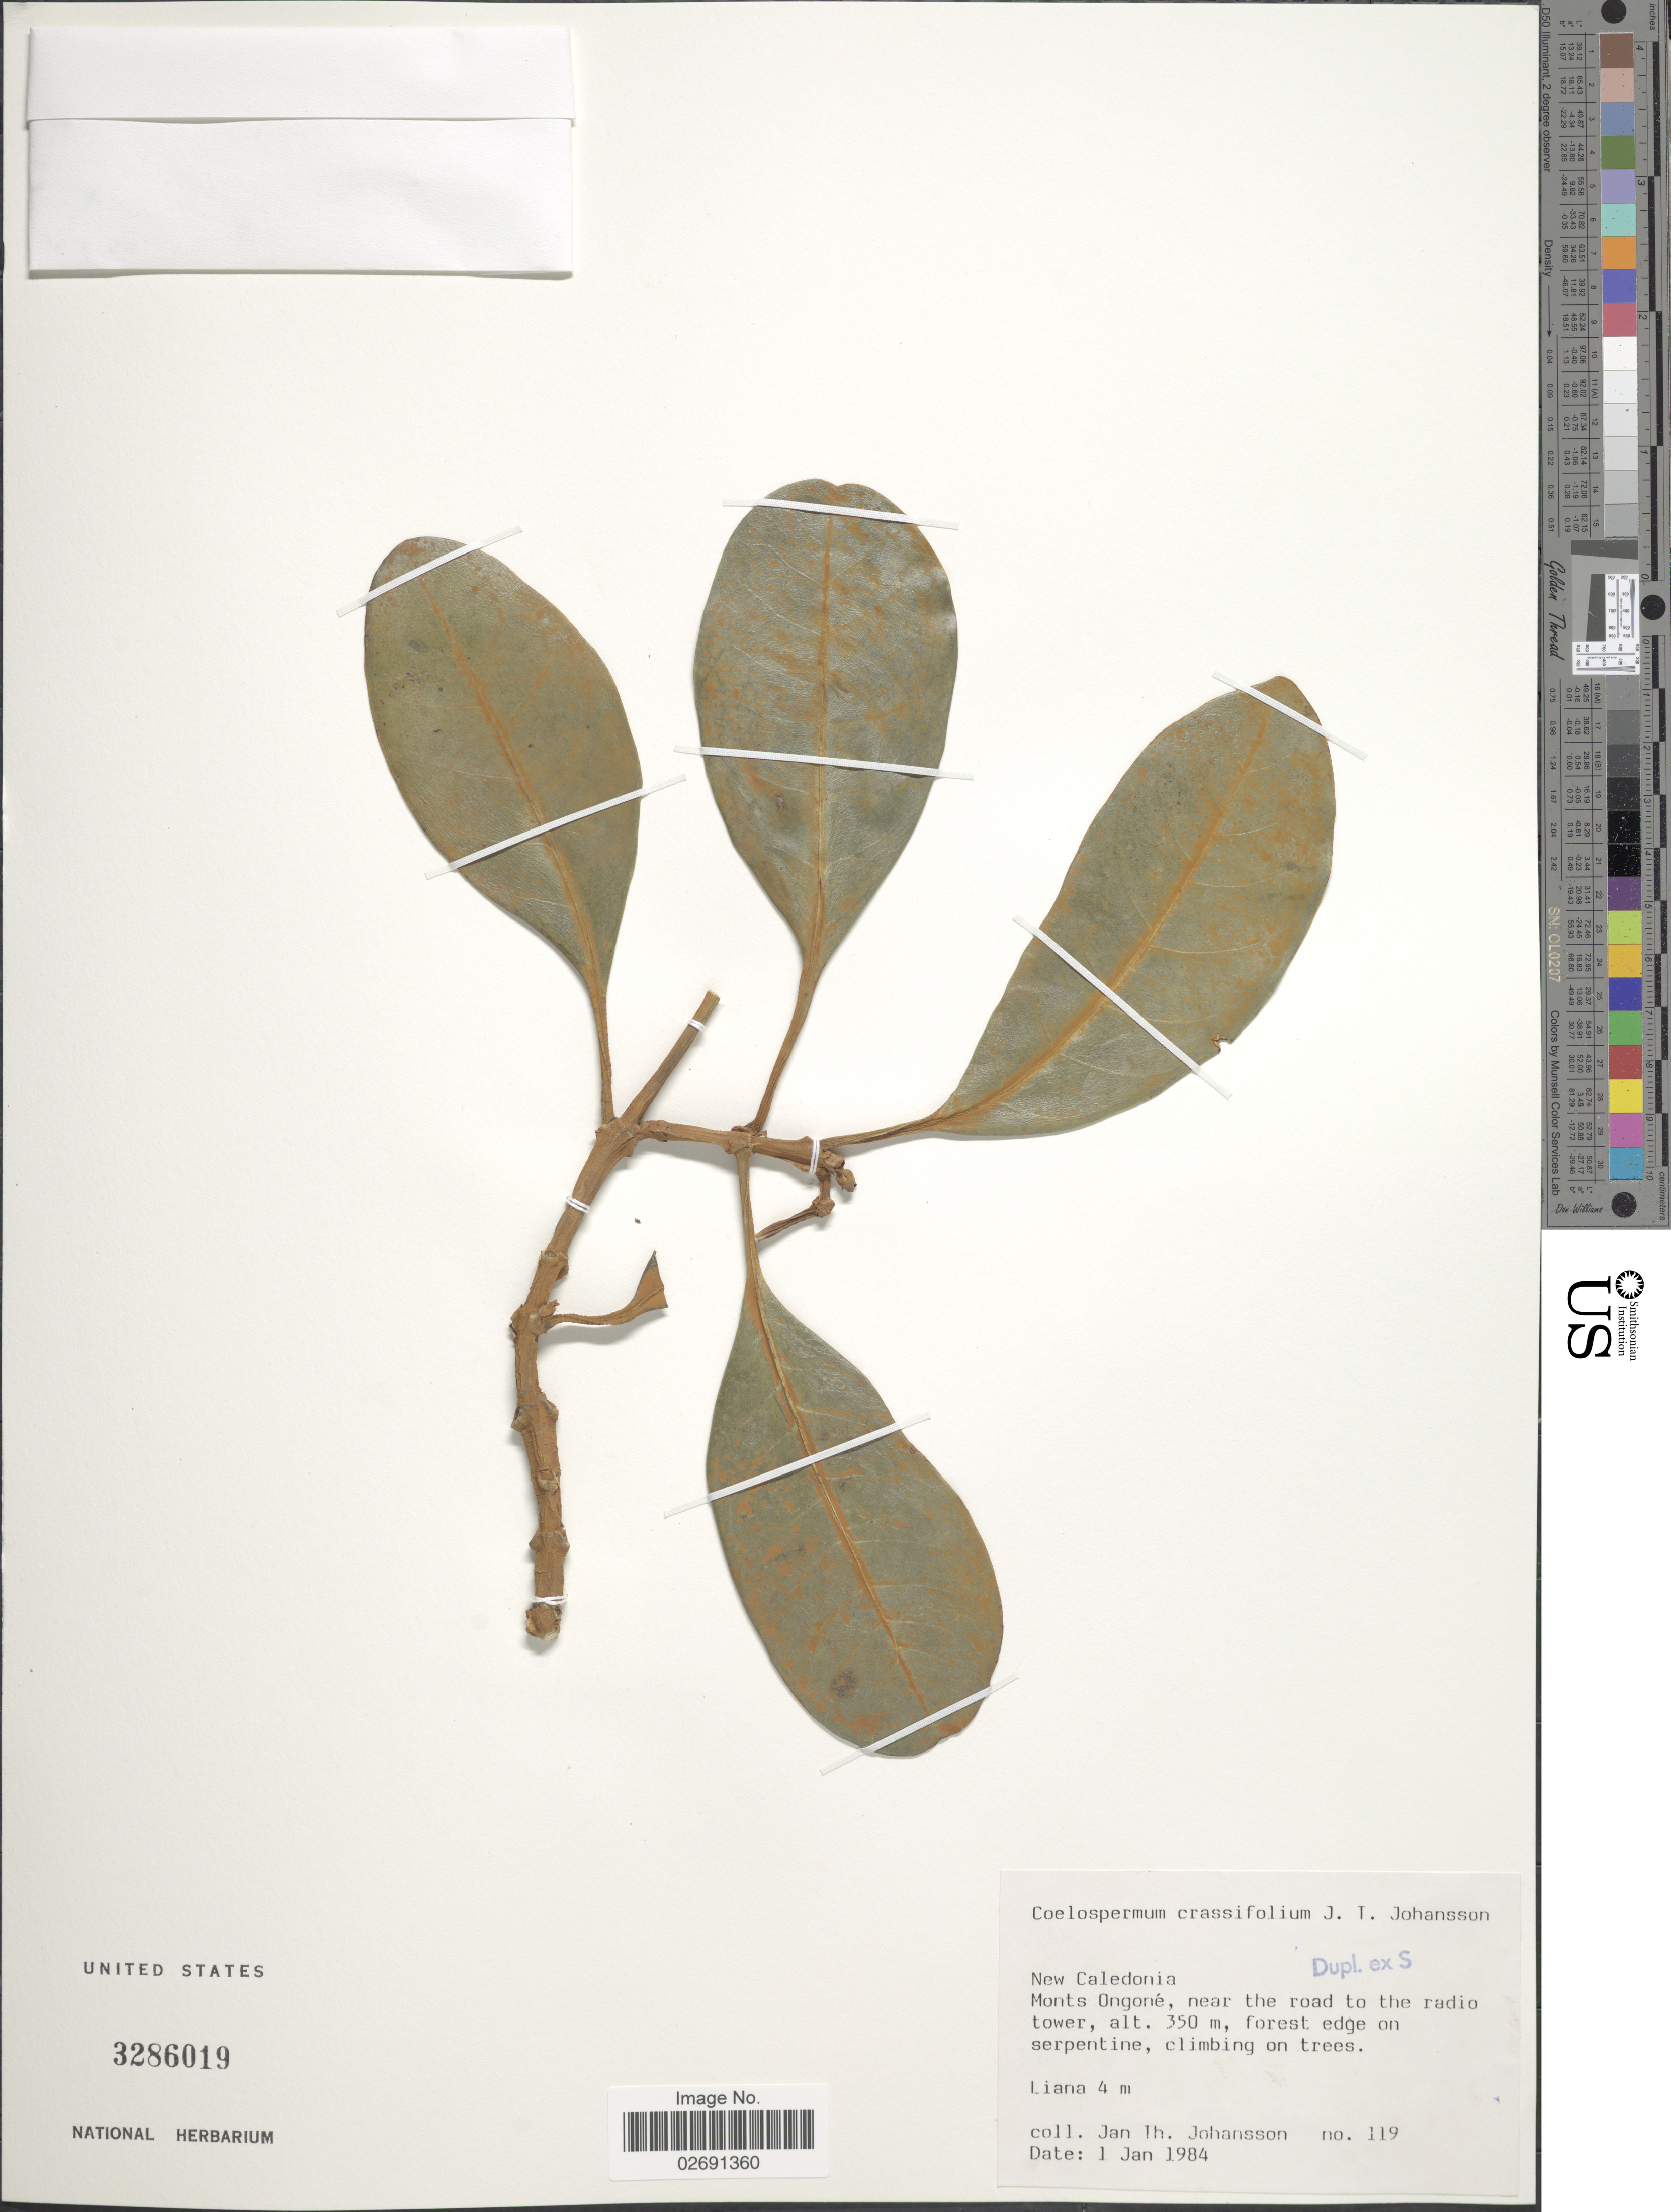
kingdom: Plantae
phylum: Tracheophyta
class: Magnoliopsida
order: Gentianales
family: Rubiaceae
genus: Coelospermum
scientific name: Coelospermum crassifolium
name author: J.T. Johanss.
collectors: J.T. Johansson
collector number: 119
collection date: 1984-01-01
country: New Caledonia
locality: Monts Ongone, near the road to the radio tower, forest edge on serpentine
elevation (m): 350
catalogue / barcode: US 3286019